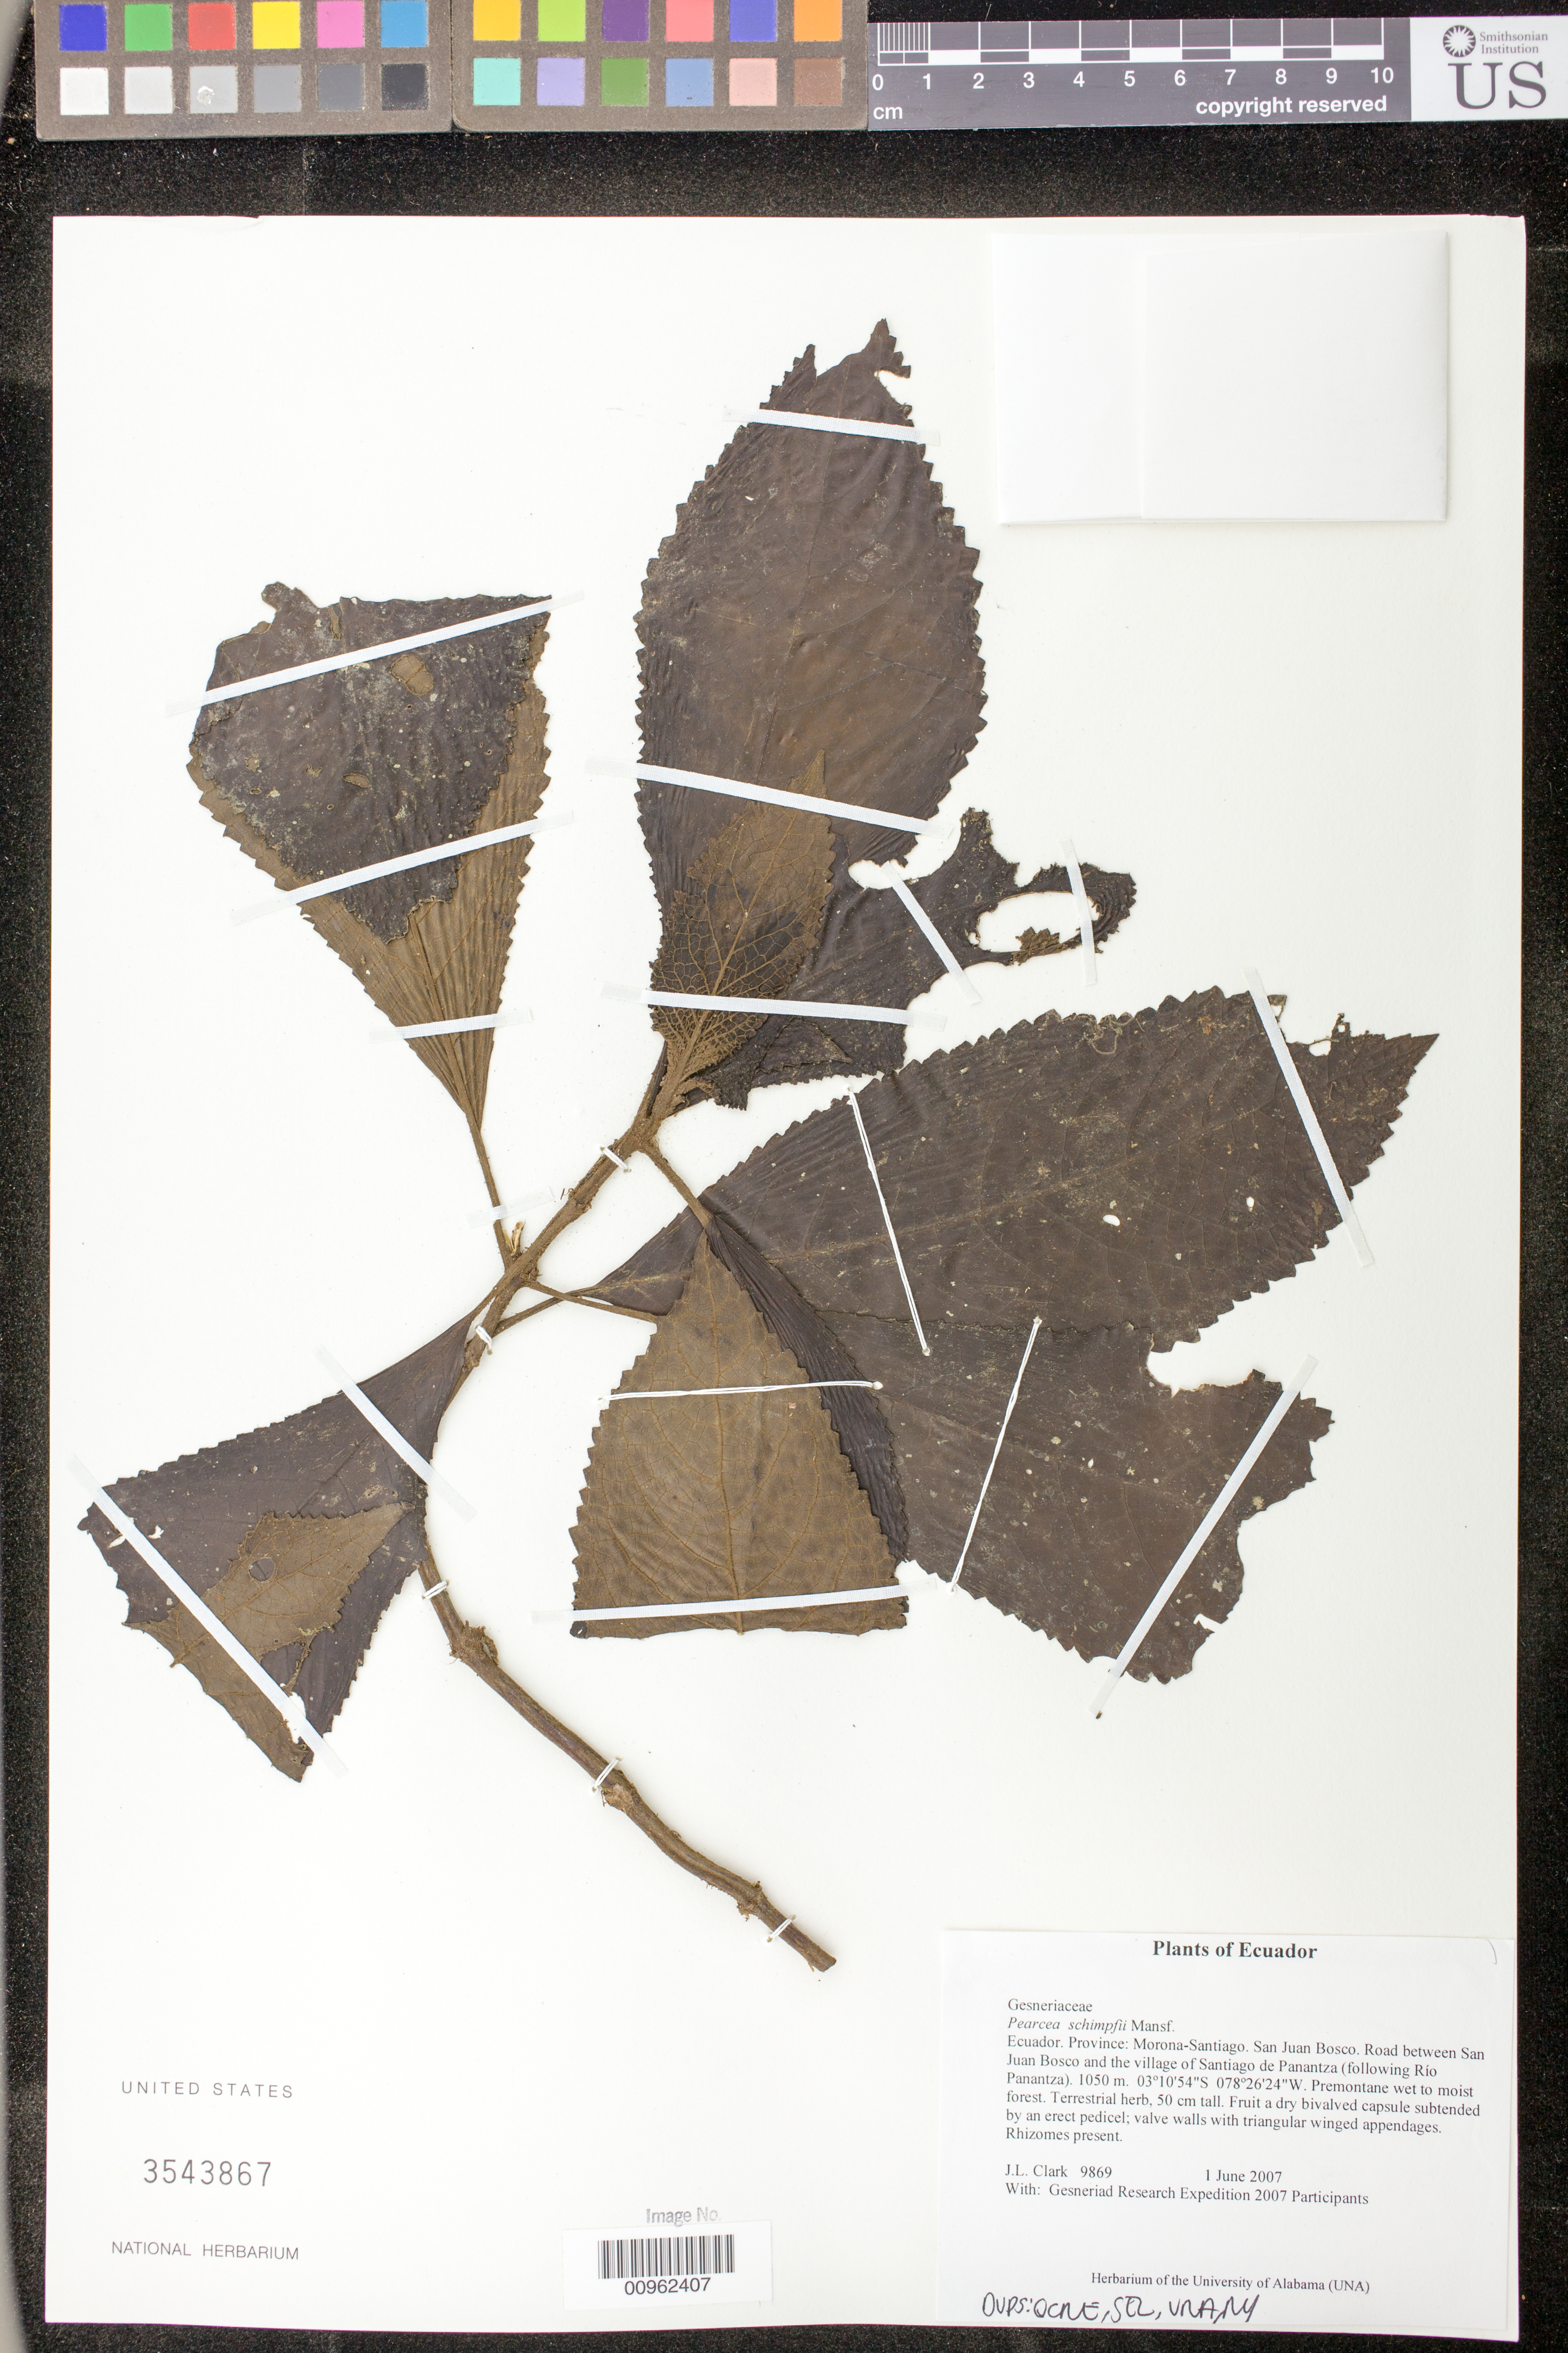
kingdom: Plantae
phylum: Tracheophyta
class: Magnoliopsida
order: Lamiales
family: Gesneriaceae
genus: Pearcea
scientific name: Pearcea schimpfii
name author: Mansf.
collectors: J. L. Clark & Gesneriad Research Expedition 2007 Participants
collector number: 9869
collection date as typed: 01 Jun 2007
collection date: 2007-06-01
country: Ecuador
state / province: Morona-Santiago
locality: San Juan Bosco. Road between San Juan Bosco and the village of Santiago de Panantza (following Río Panantza)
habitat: Premontane wet to moist forest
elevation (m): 1050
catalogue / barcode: US 3543867